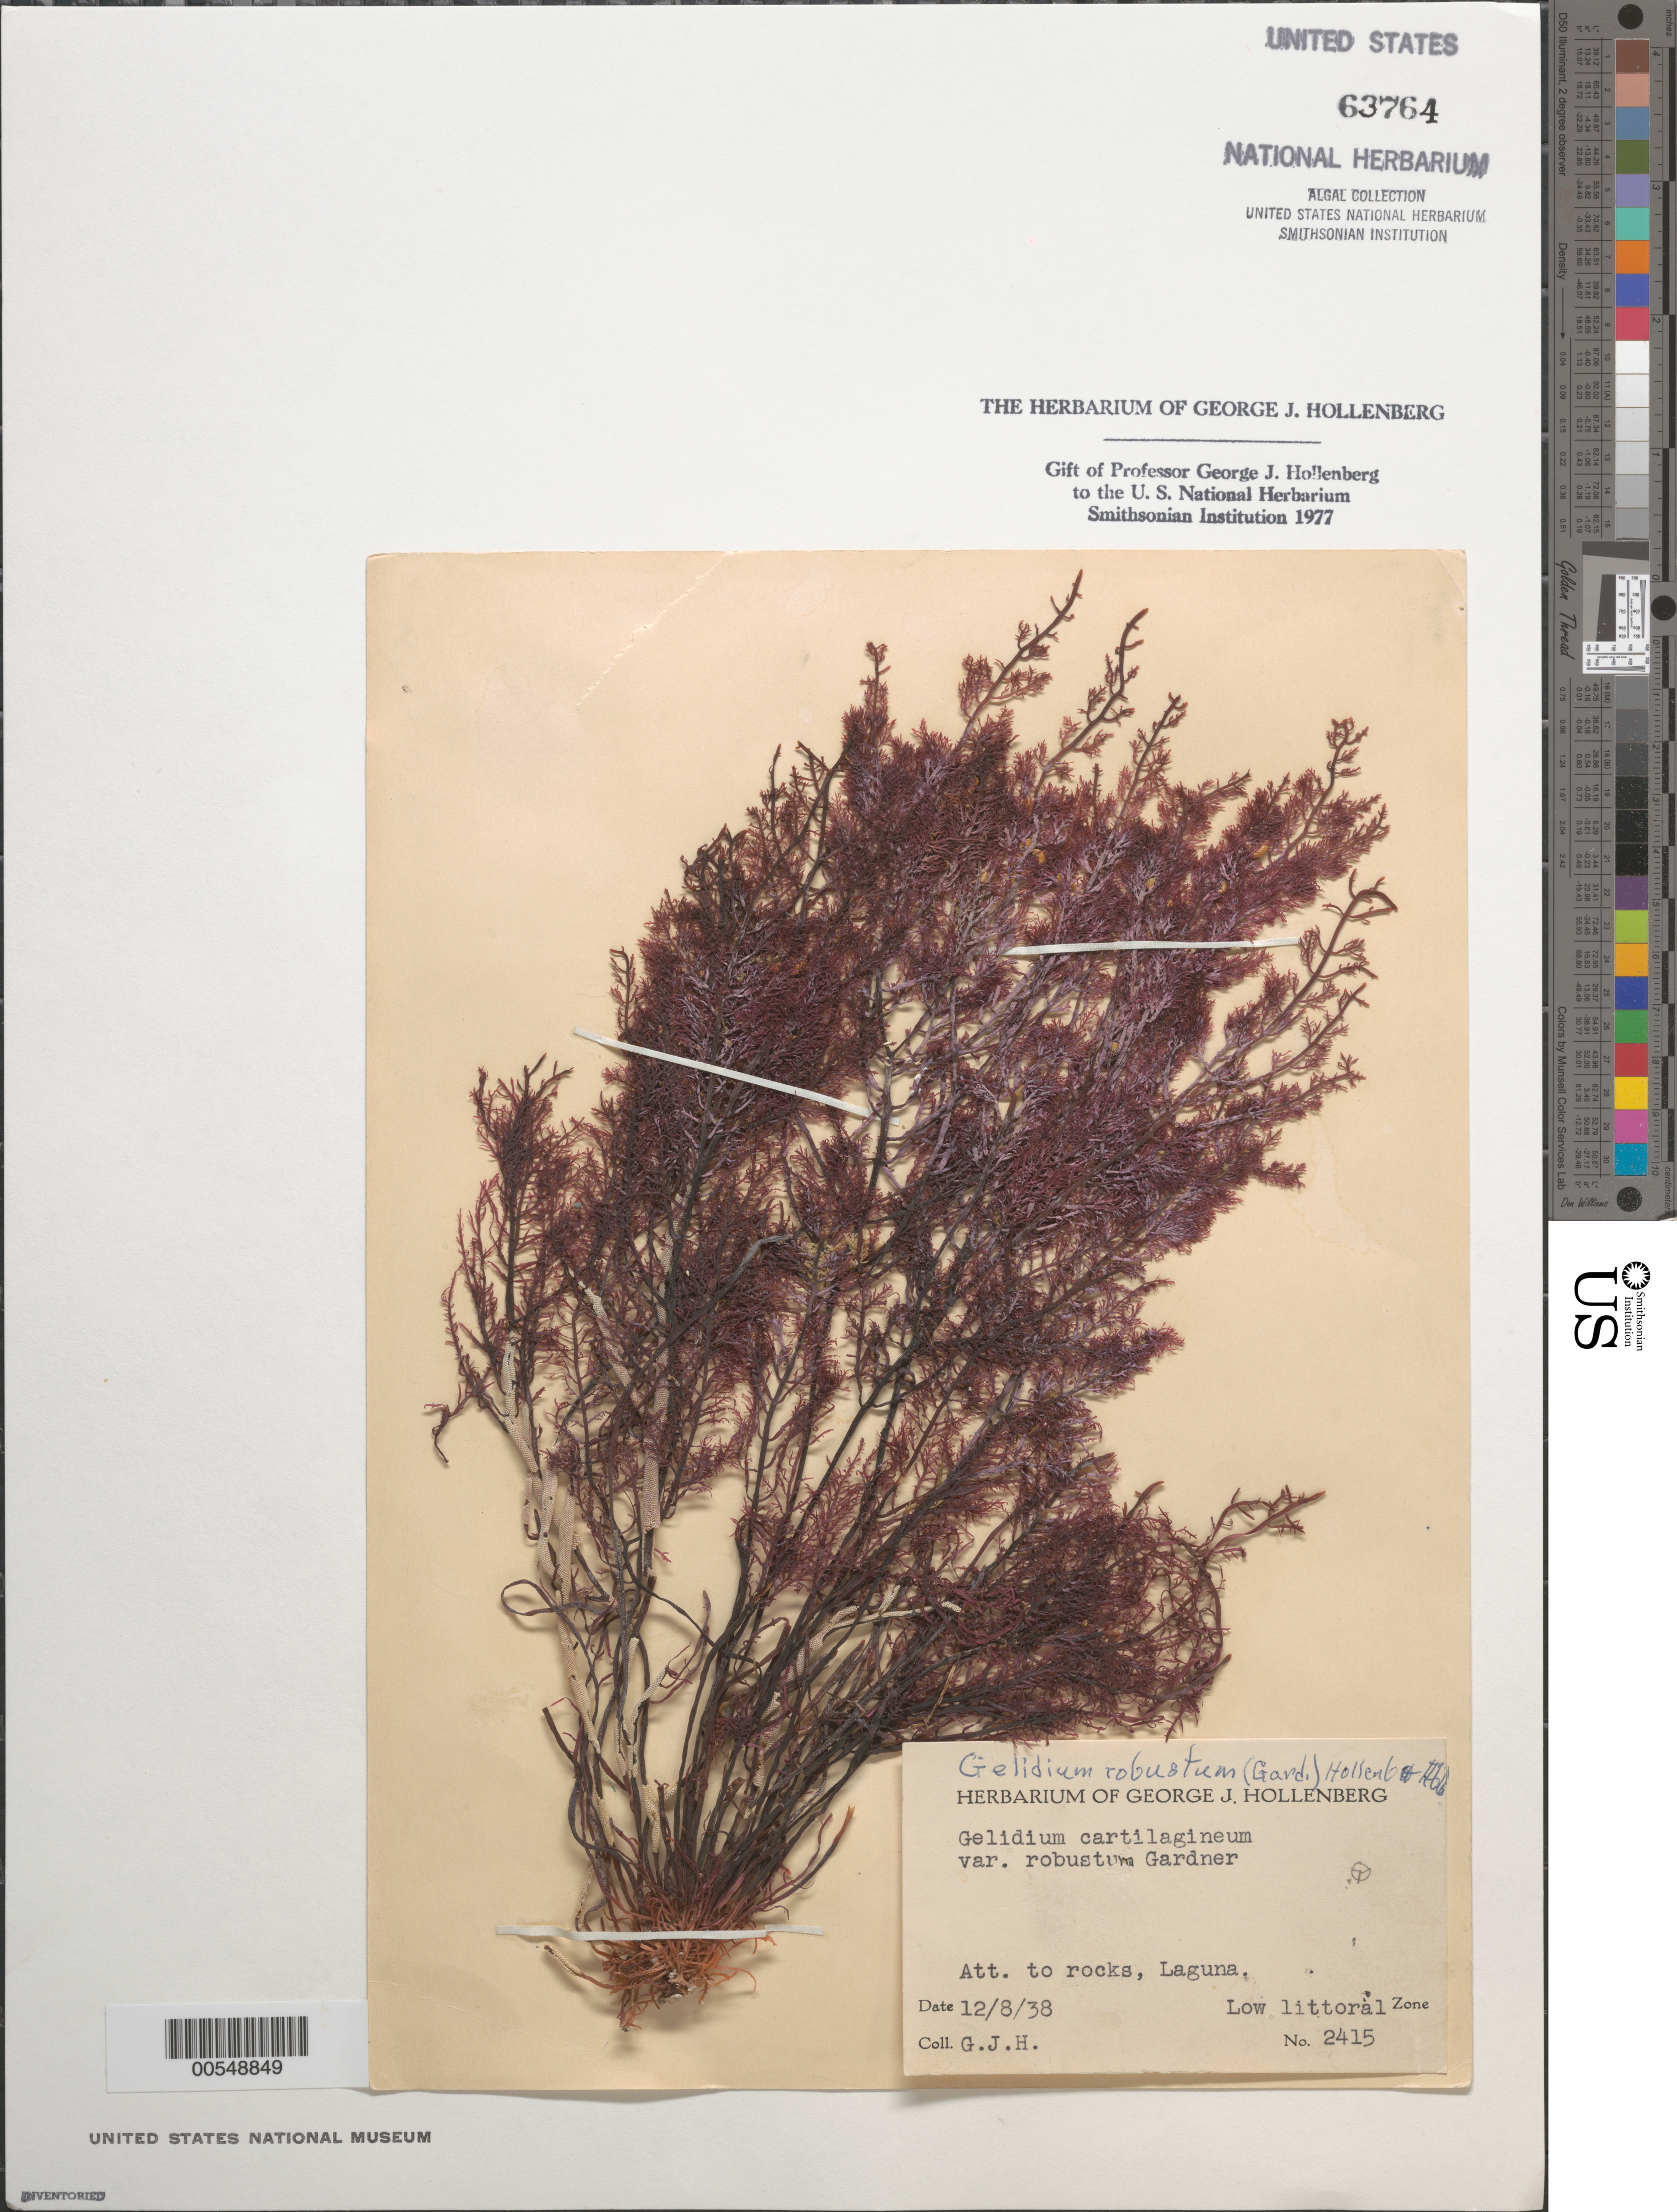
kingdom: Plantae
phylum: Rhodophyta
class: Florideophyceae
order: Gelidiales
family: Gelidiaceae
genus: Gelidium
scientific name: Gelidium robustum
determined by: Hollenberg, George J.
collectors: G. Hollenberg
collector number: GJH 2415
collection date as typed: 08 Dec 1938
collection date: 1938-12-08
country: United States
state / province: California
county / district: Orange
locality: Laguna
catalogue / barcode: US 63764